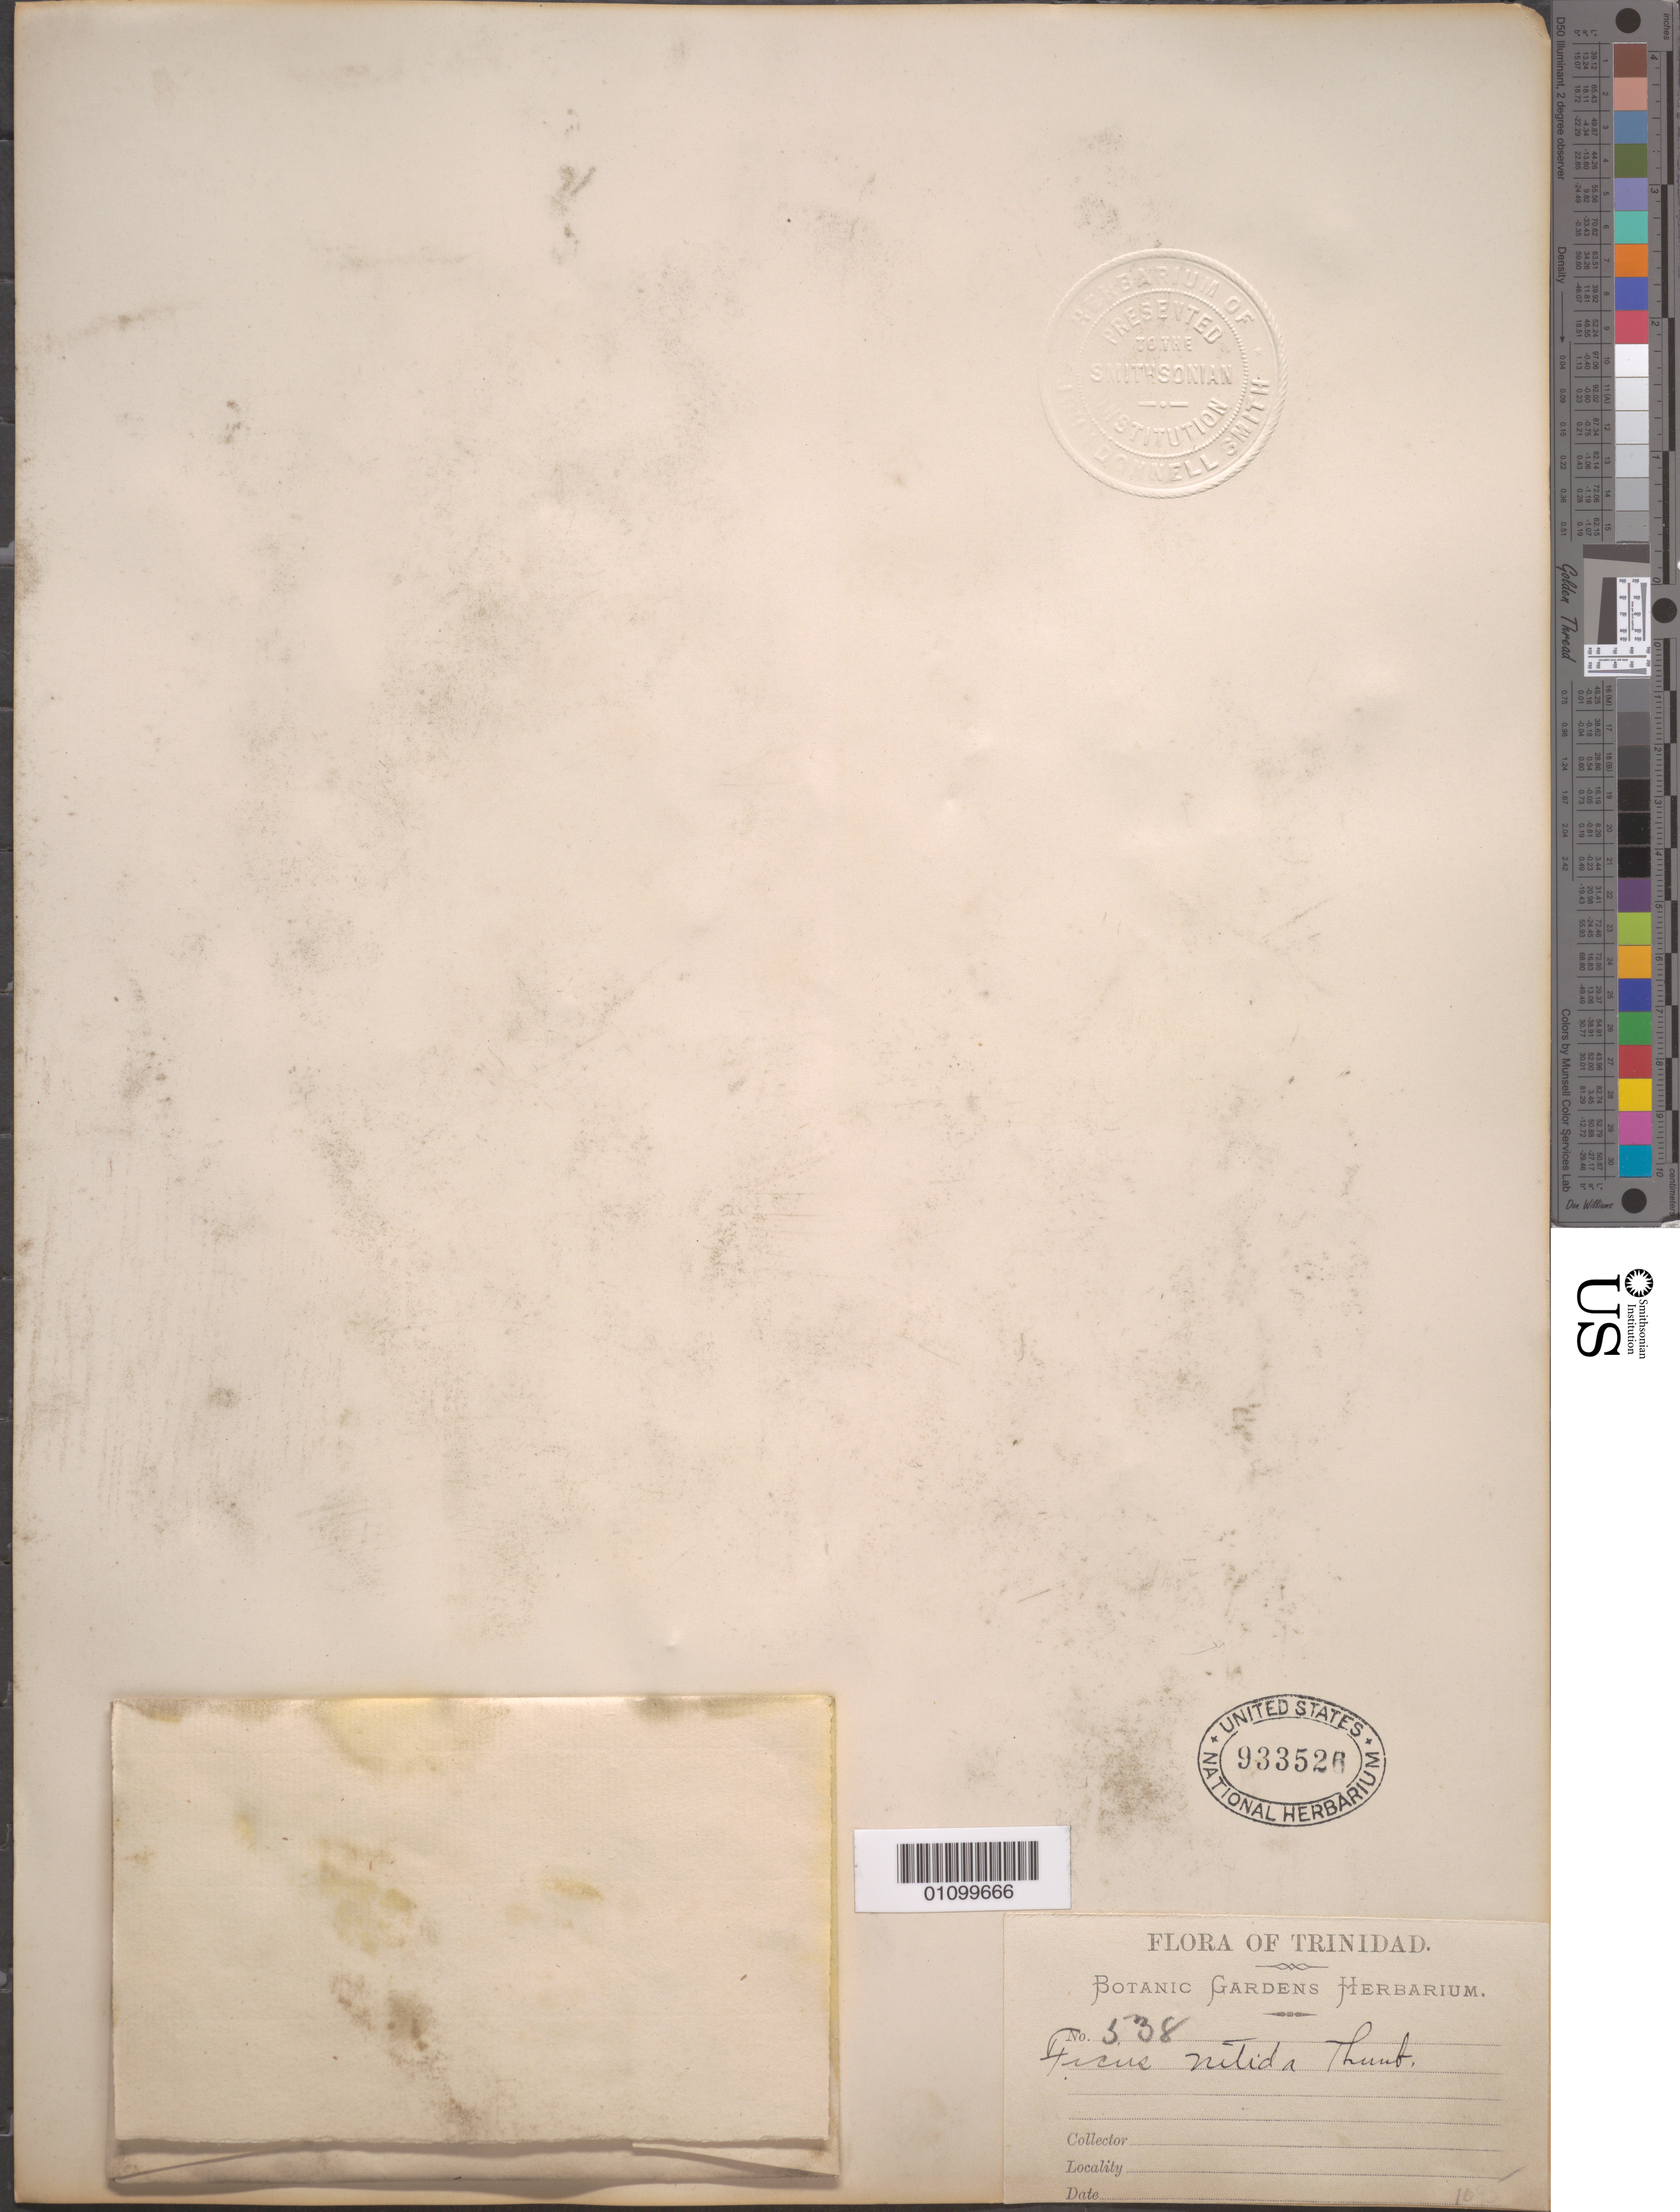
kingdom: Plantae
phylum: Tracheophyta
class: Magnoliopsida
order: Rosales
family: Moraceae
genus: Ficus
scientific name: Ficus retusa var. nitida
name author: (Thunb.) Miq.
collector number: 538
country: Trinidad and Tobago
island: Trinidad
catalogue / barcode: US 933526